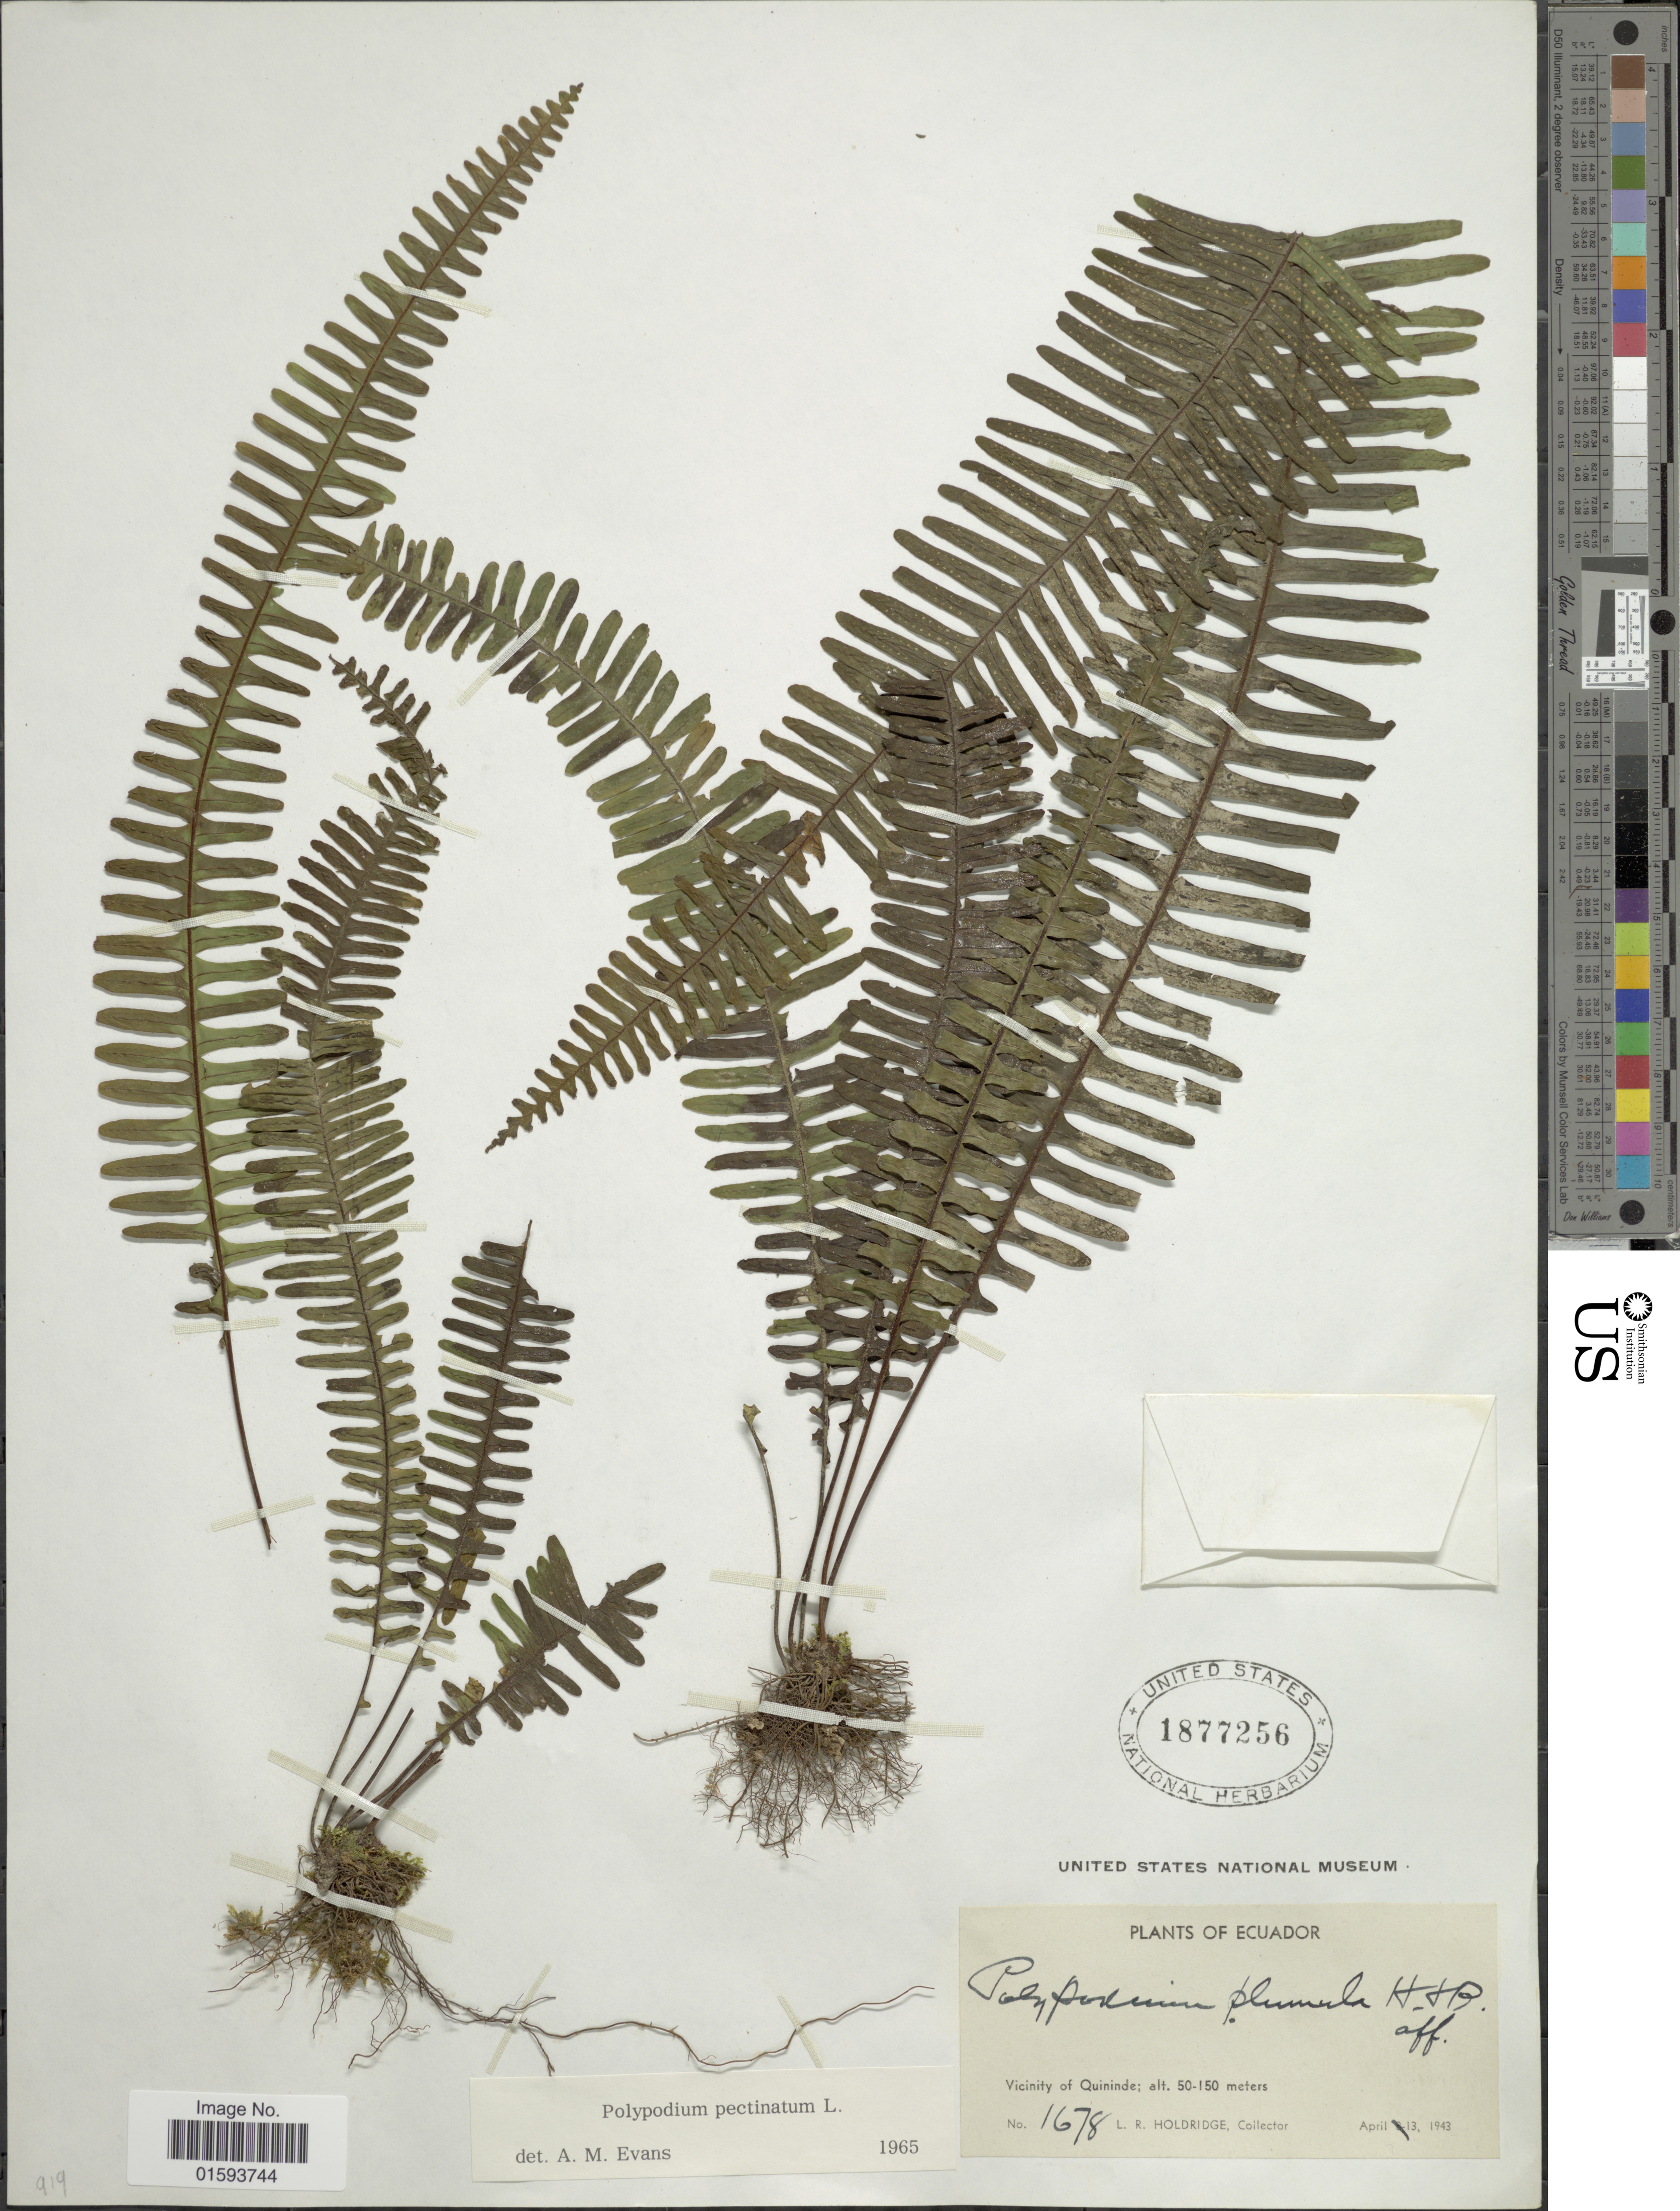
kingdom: Plantae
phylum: Tracheophyta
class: Polypodiopsida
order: Polypodiales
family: Polypodiaceae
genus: Pecluma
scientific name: Pecluma pectinata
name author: (L.) M.G. Price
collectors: L. Holdridge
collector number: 1678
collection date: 1943-04-13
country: Ecuador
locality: Vicinity of Quininde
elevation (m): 50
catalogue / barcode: US 1877256